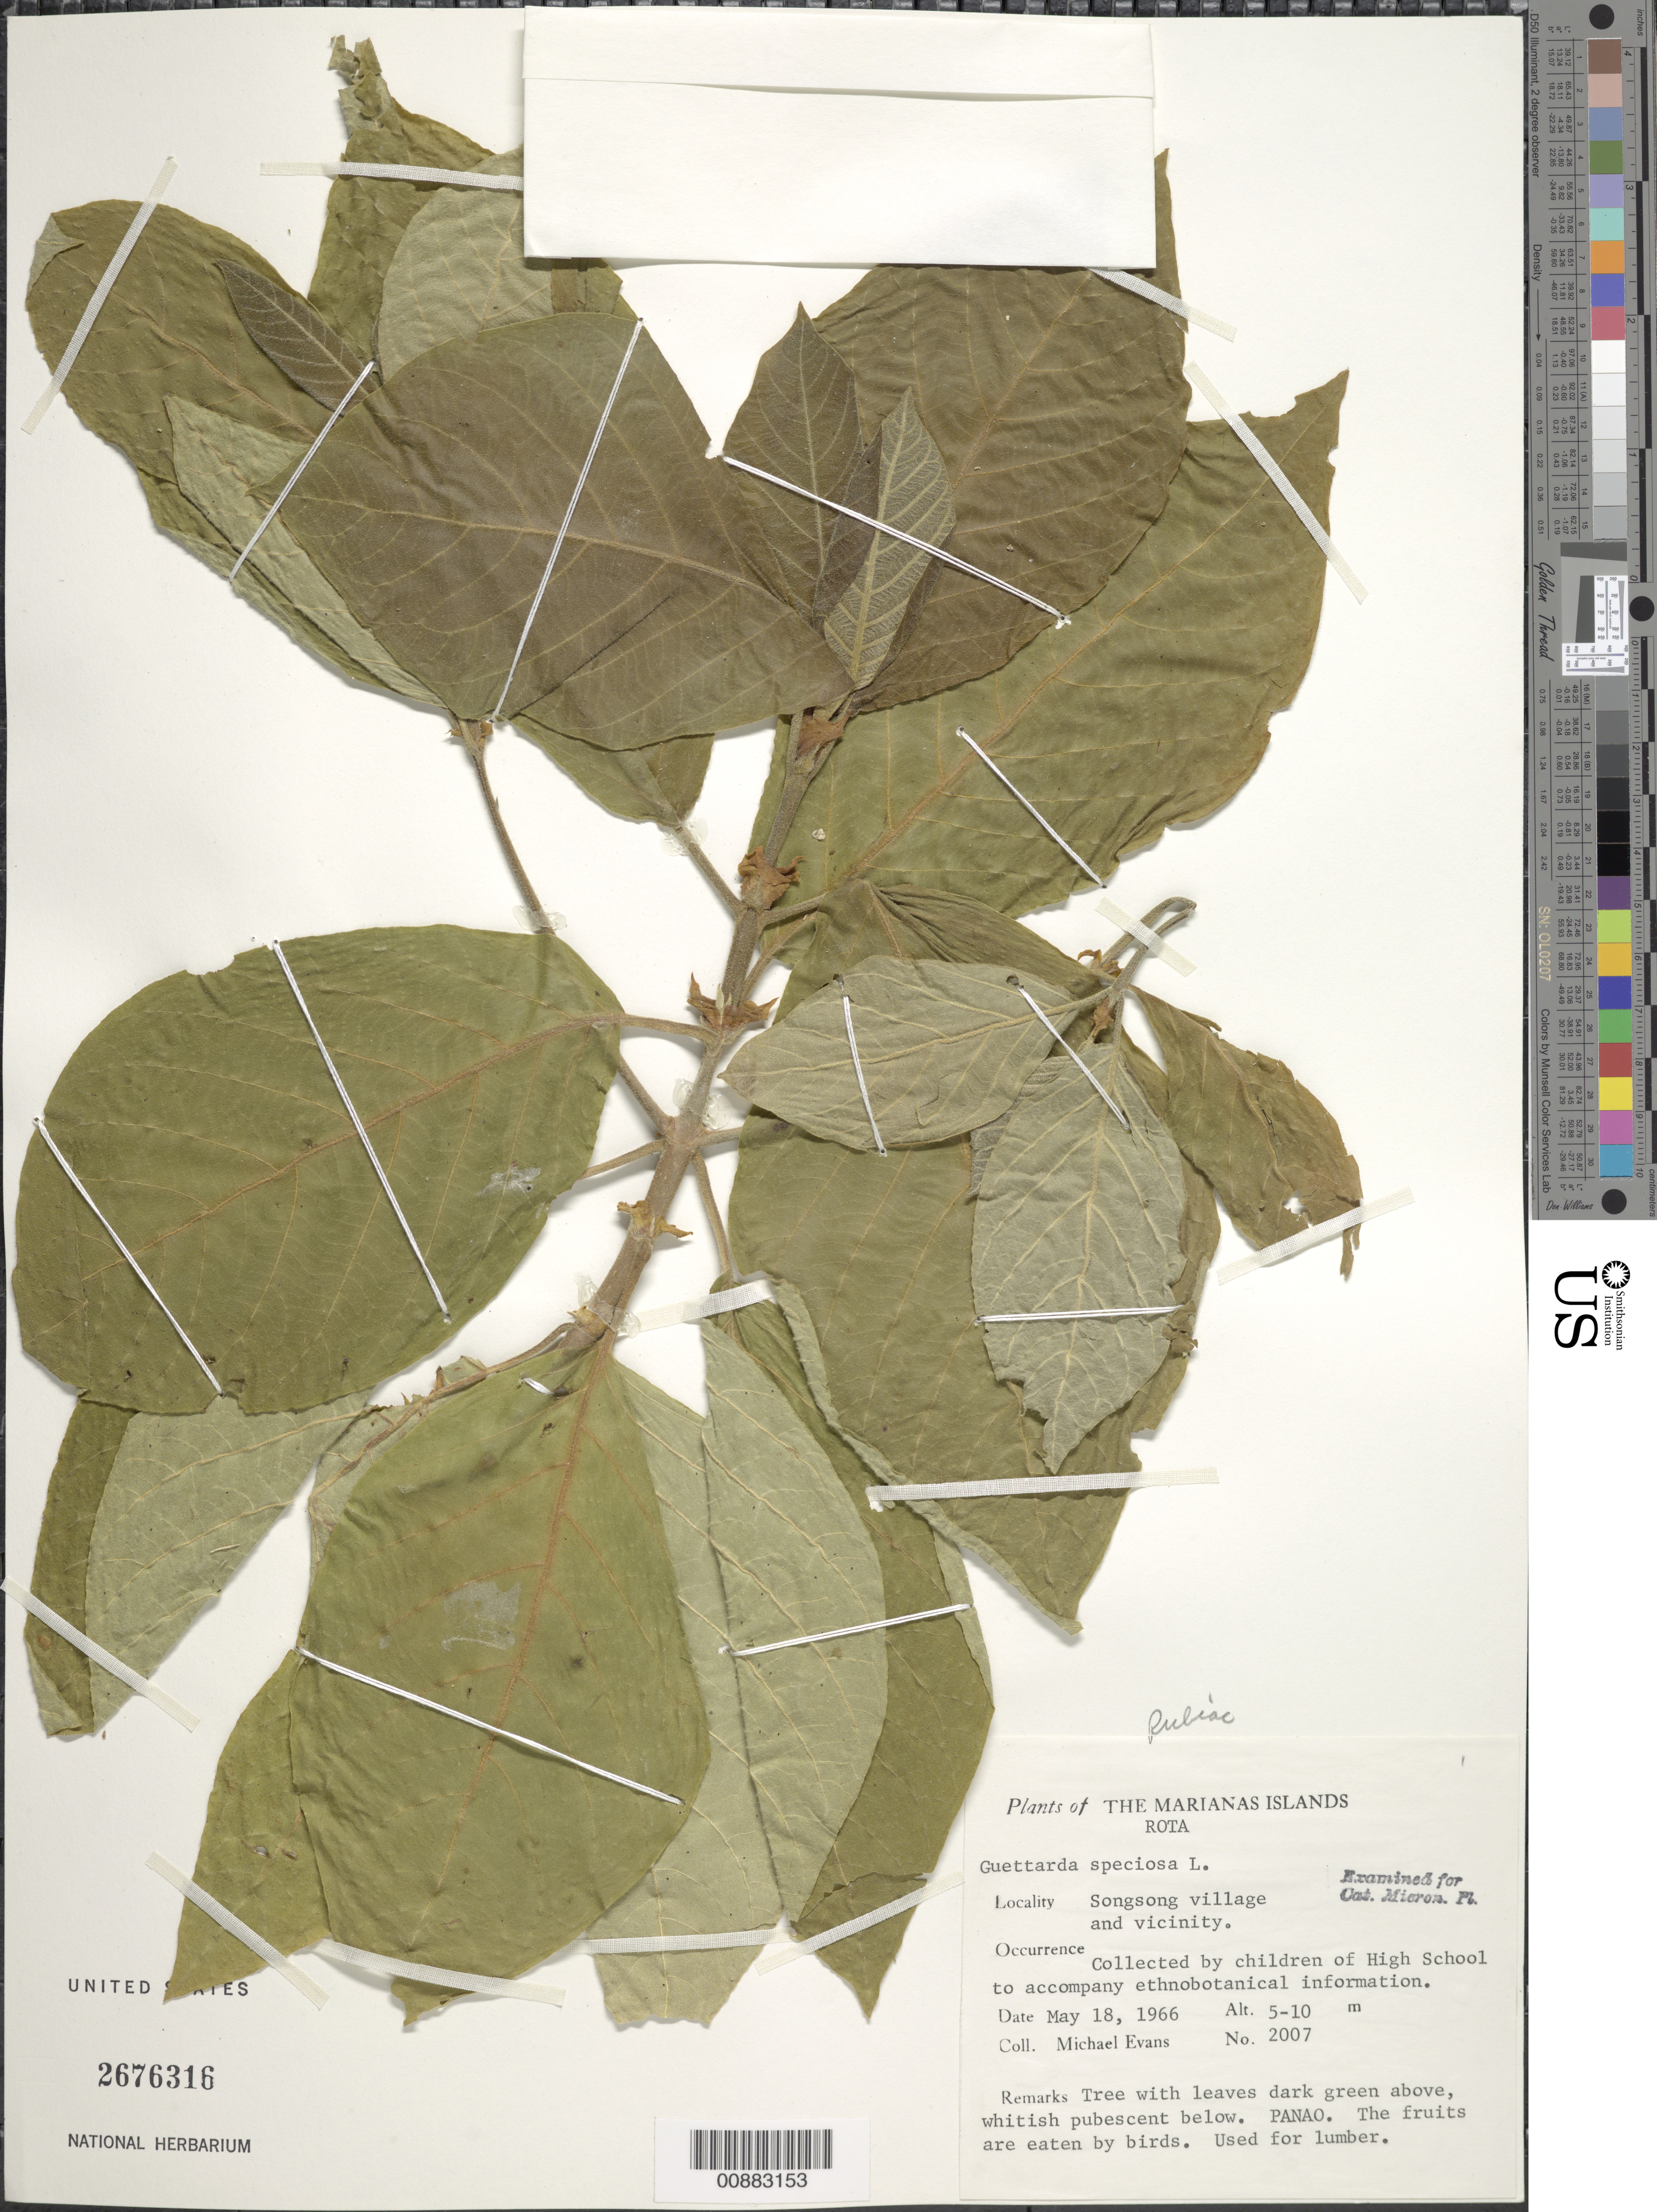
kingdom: Plantae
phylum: Tracheophyta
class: Magnoliopsida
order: Gentianales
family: Rubiaceae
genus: Guettarda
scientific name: Guettarda speciosa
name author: L.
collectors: M. Evans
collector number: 2007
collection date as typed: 18 May 1966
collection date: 1966-05-18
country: Northern Mariana Islands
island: Rota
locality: Songsong Village.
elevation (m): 5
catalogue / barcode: US 2676316